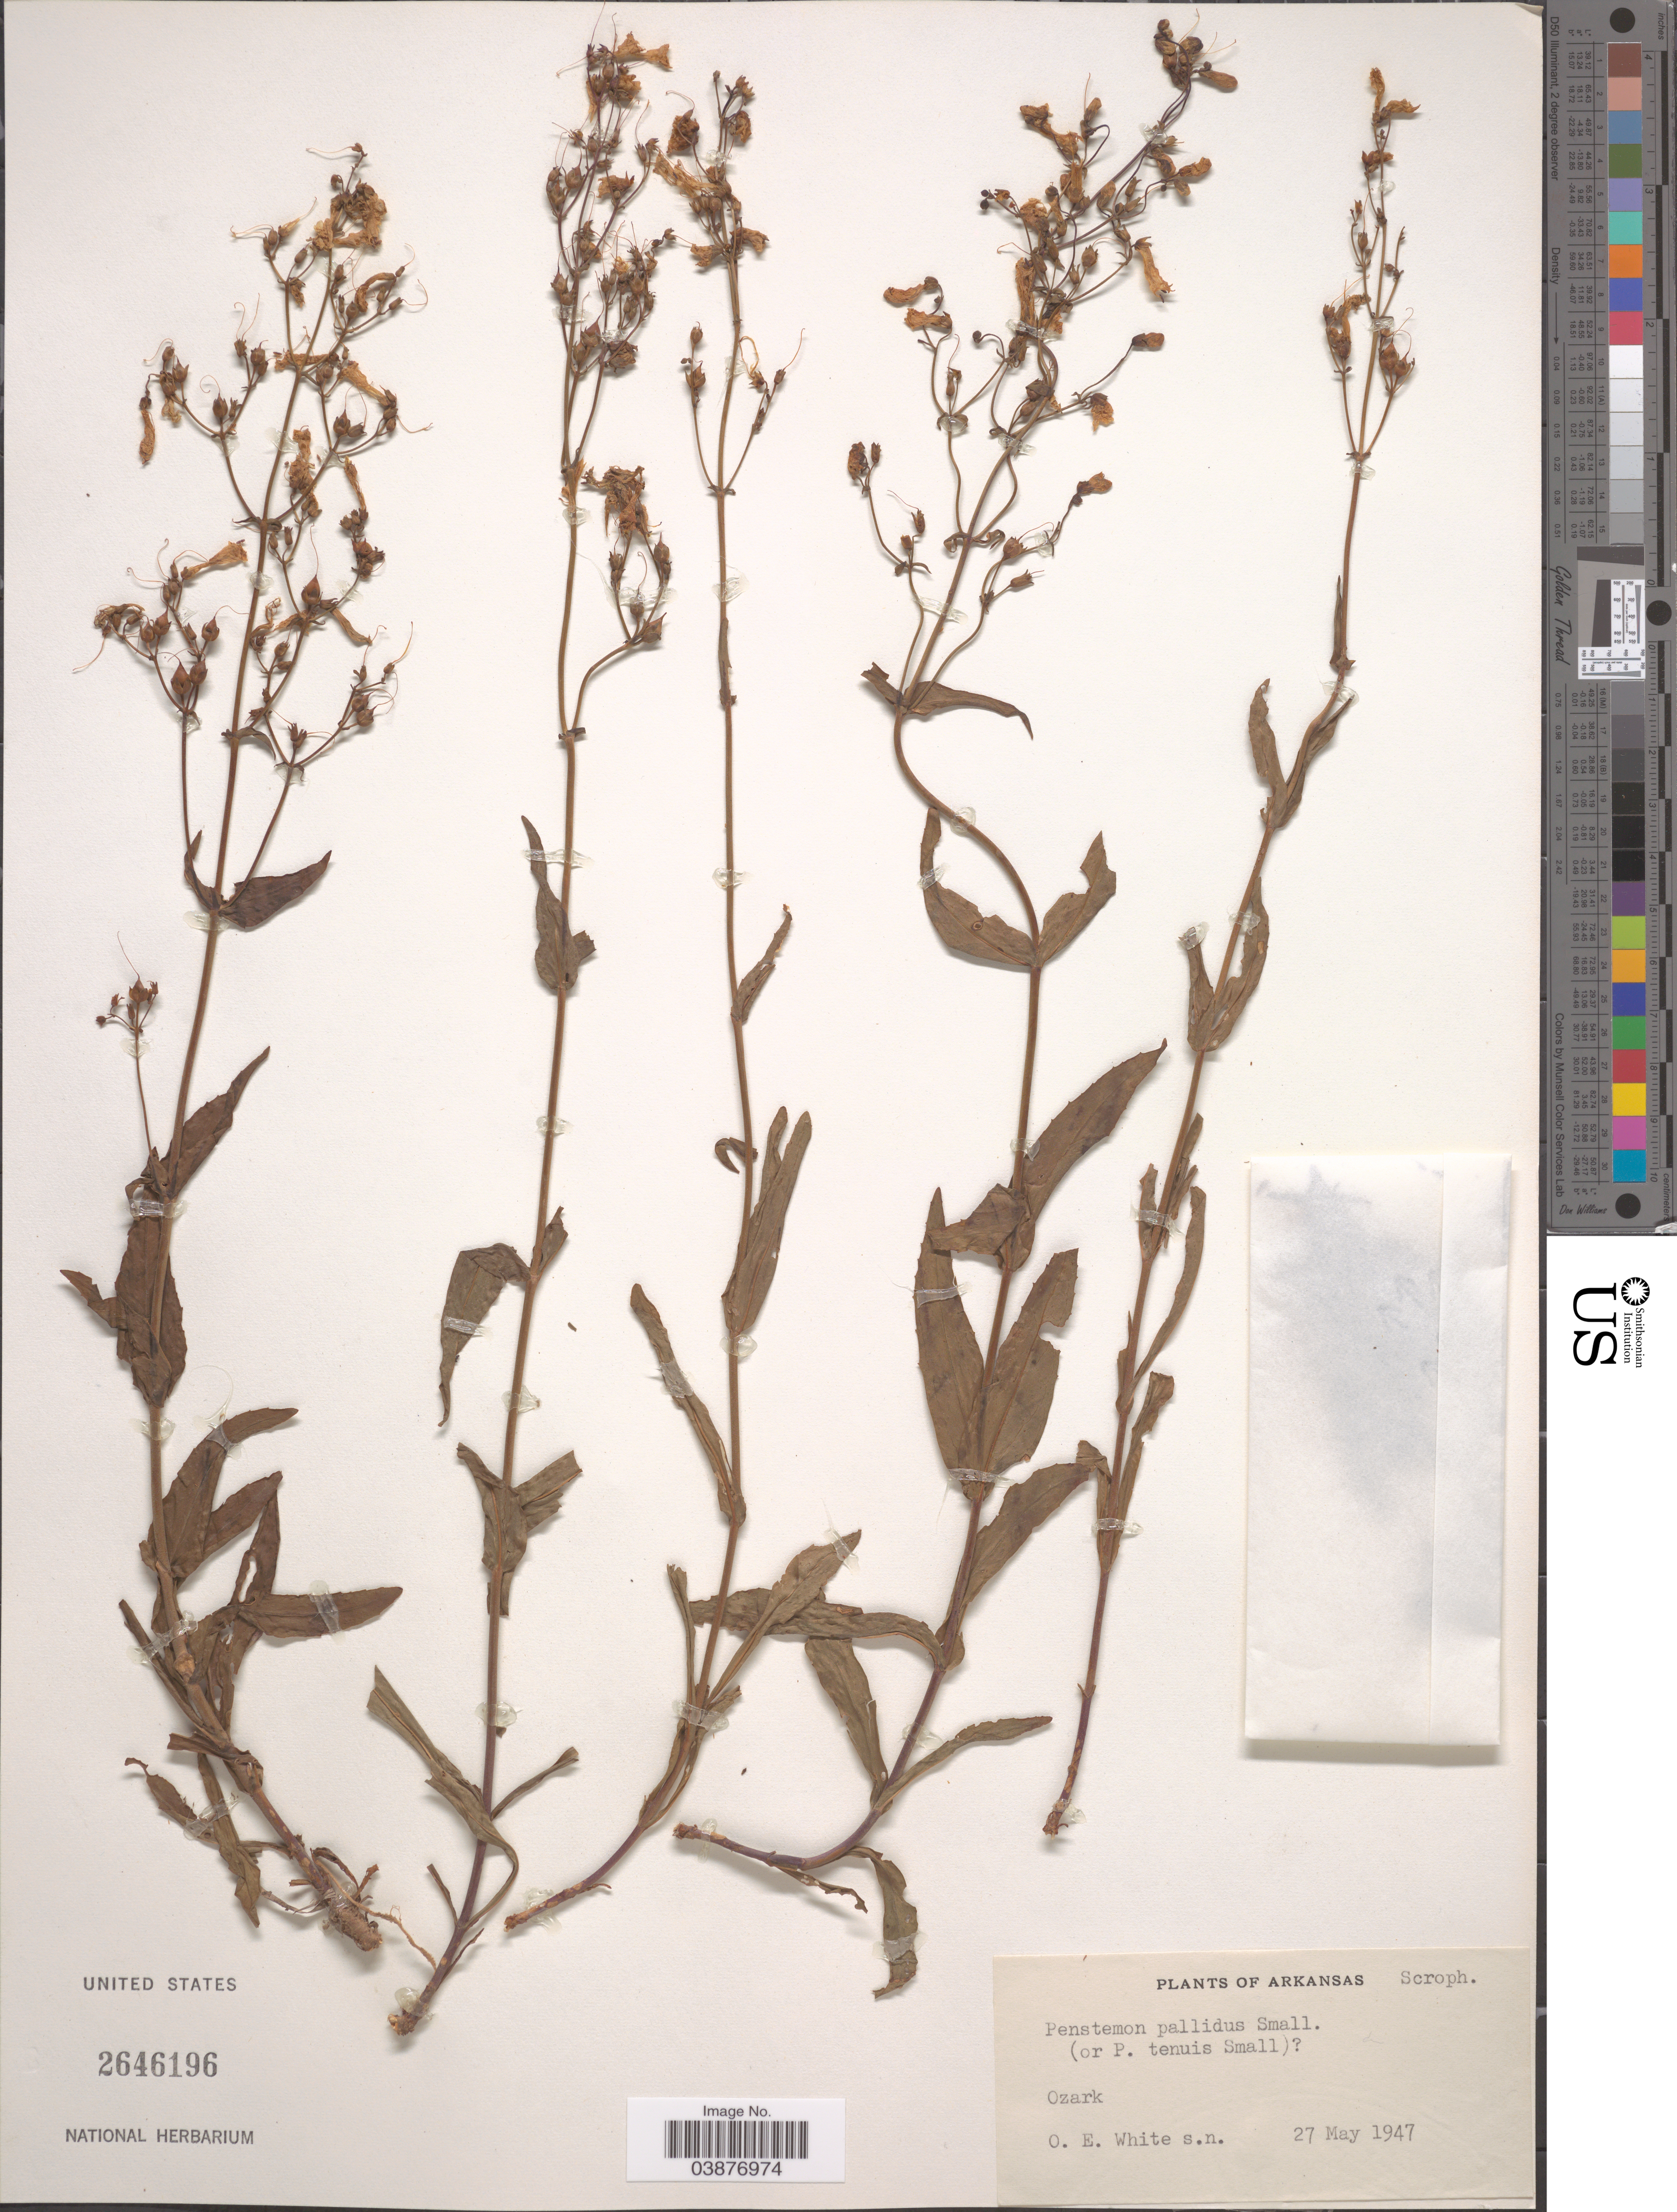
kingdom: Plantae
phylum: Tracheophyta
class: Magnoliopsida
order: Lamiales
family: Plantaginaceae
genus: Penstemon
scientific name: Penstemon pallidus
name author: Small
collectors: O. E. White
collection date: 1947-05-27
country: United States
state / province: Arkansas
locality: Ozark.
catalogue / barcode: US 2646196